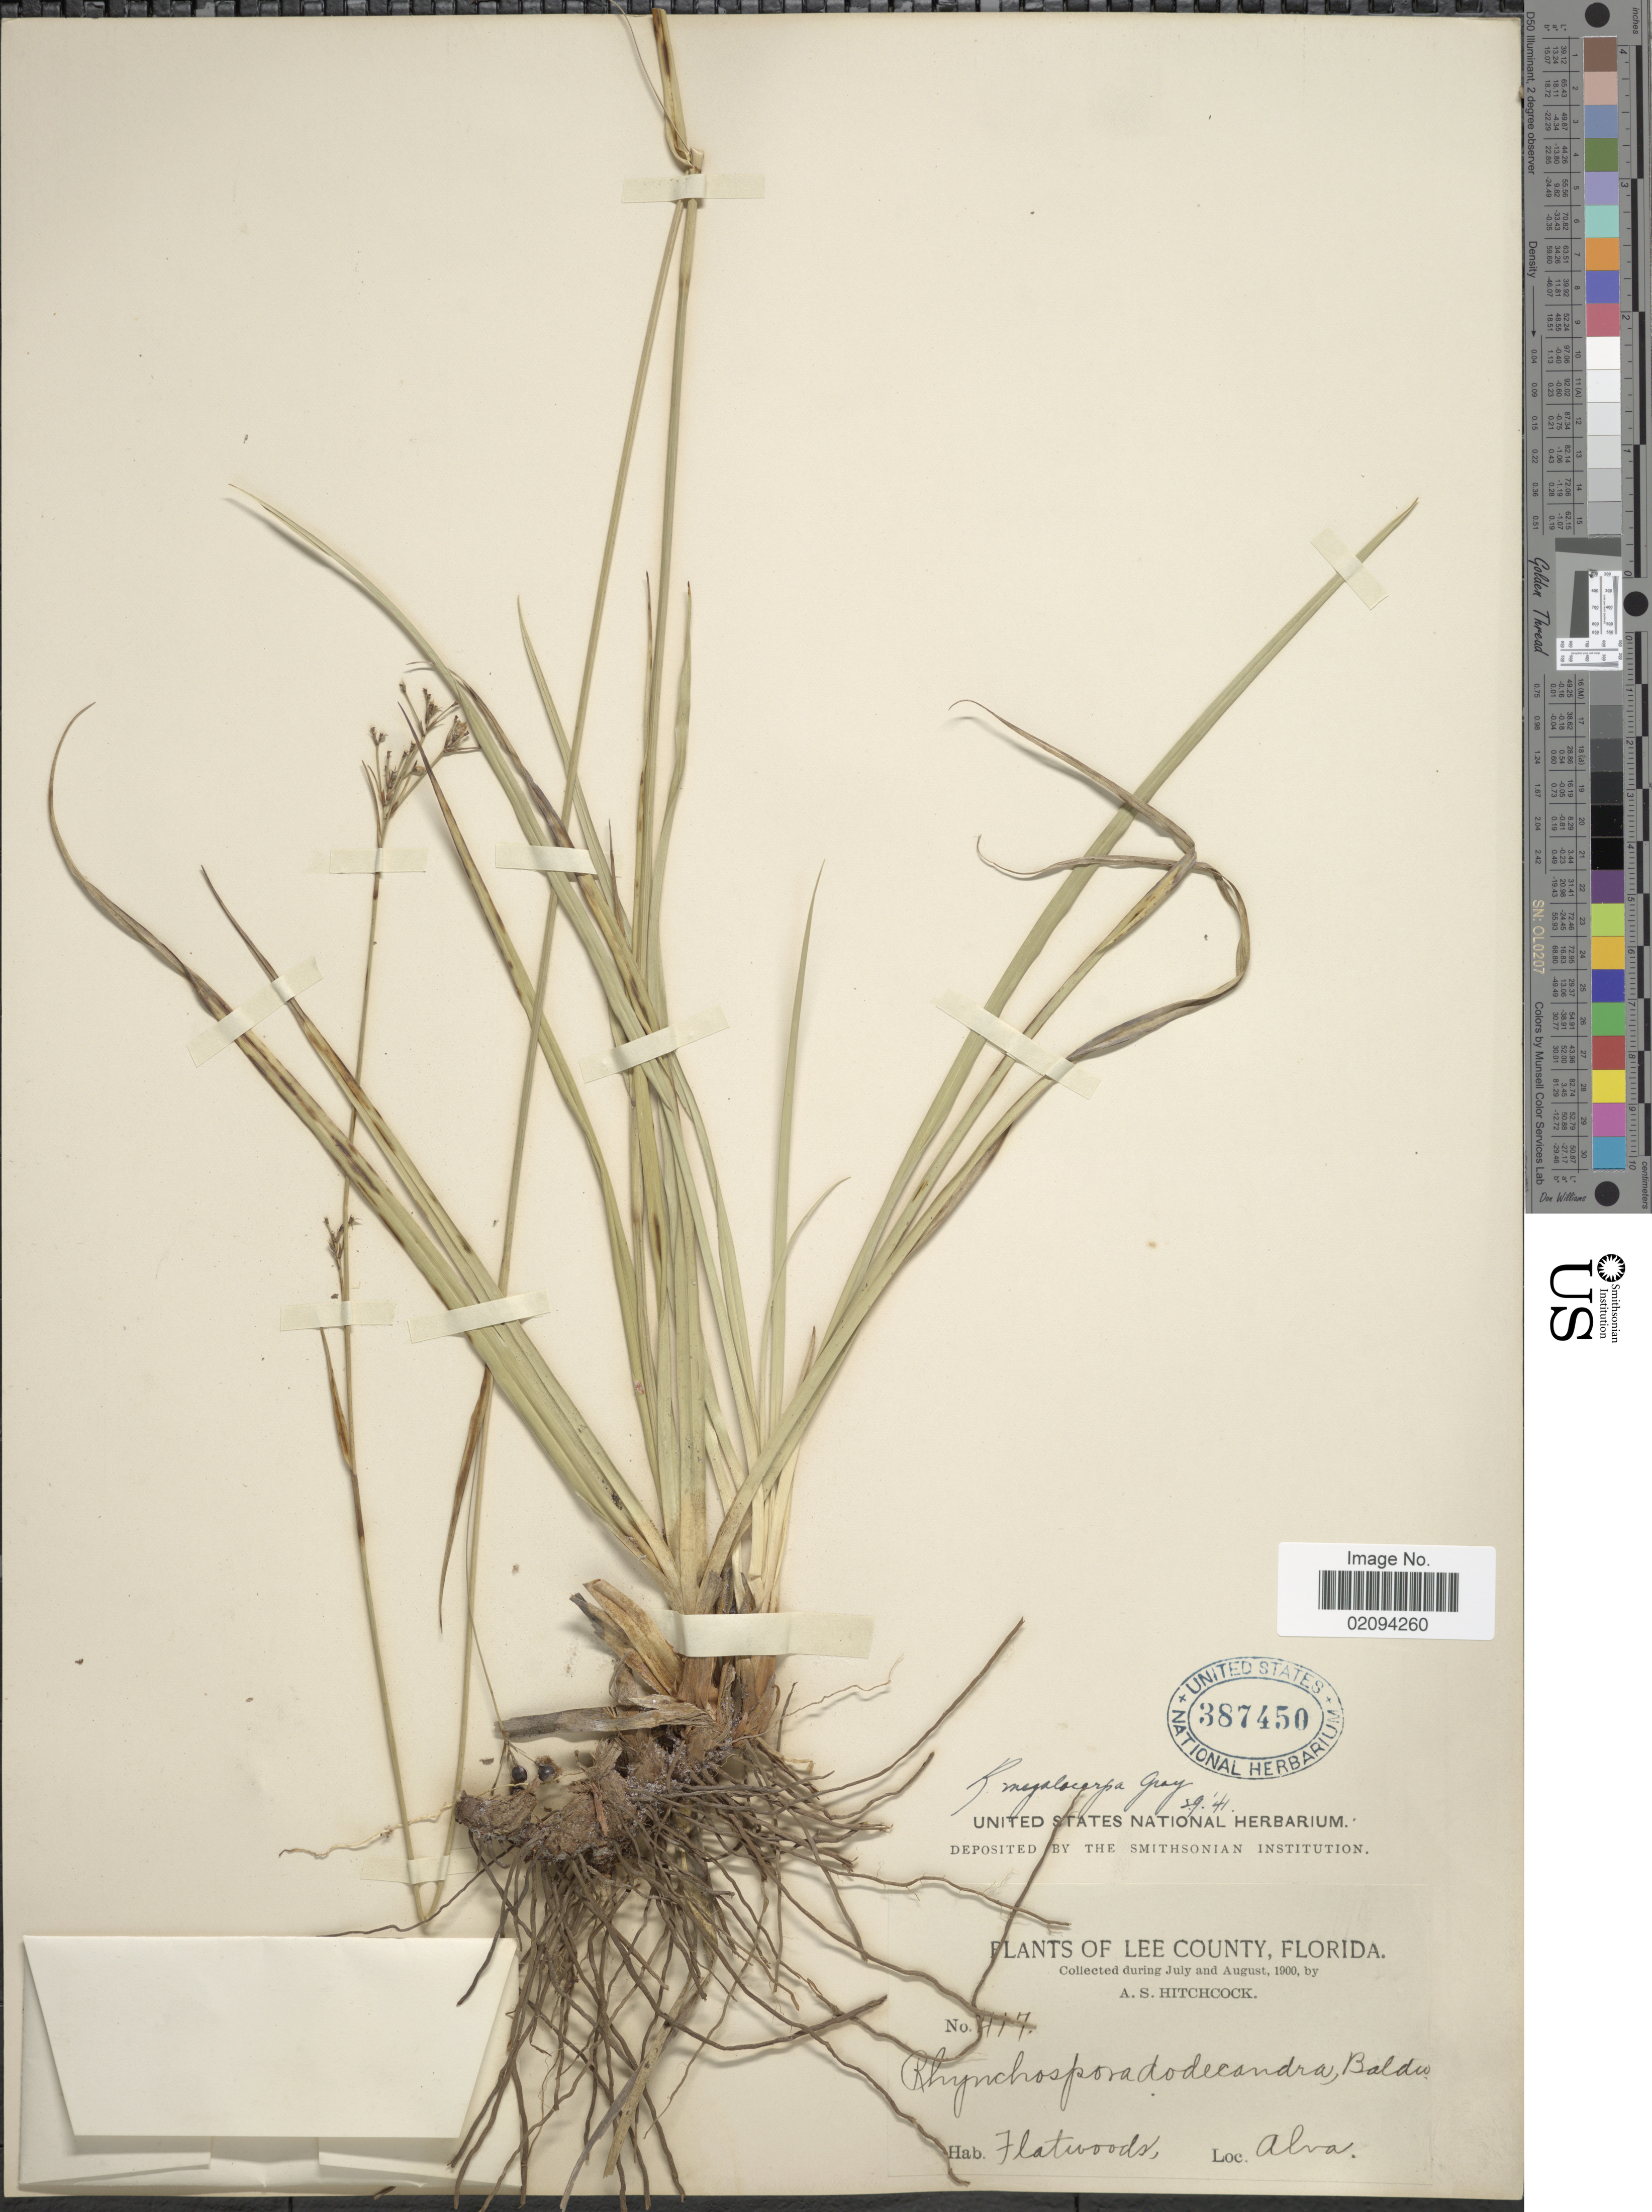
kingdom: Plantae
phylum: Tracheophyta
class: Liliopsida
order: Poales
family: Cyperaceae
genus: Rhynchospora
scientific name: Rhynchospora megalocarpa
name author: A. Gray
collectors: A. S. Hitchcock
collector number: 417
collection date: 1900-07/1900-08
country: United States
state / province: Florida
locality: Lee County. Flatwoods. Alva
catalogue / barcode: US 387450